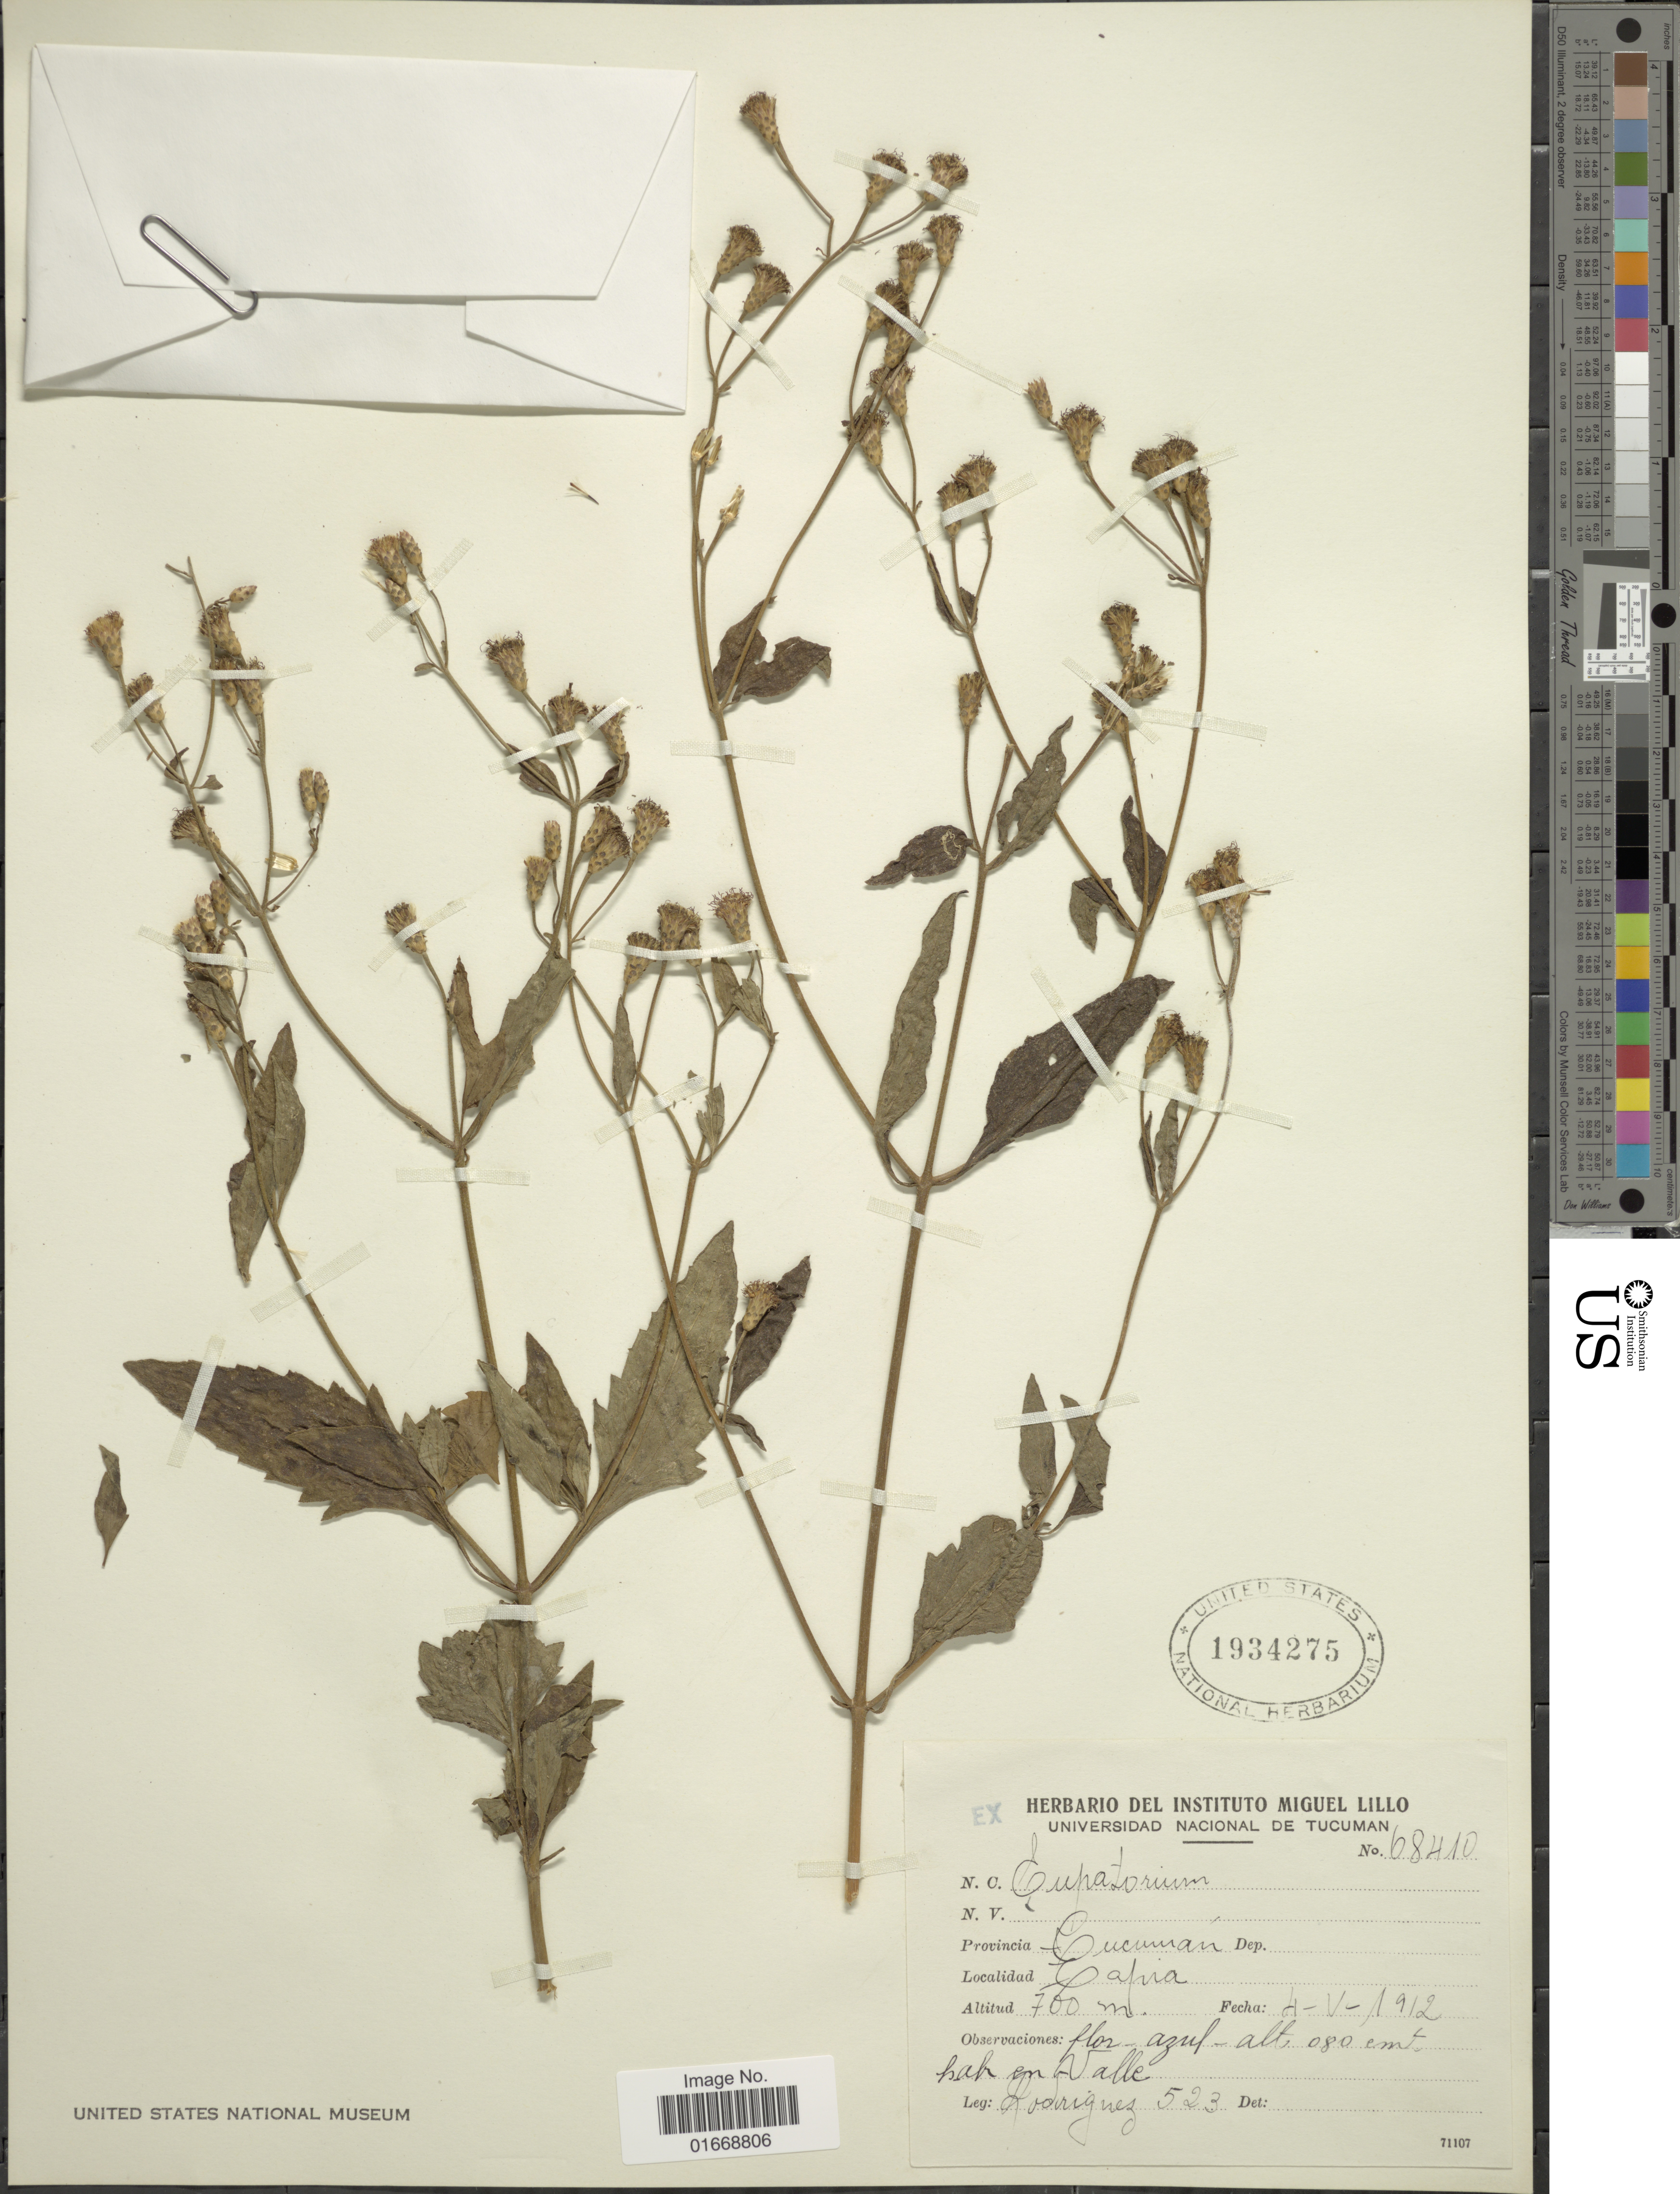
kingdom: Plantae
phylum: Tracheophyta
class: Magnoliopsida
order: Asterales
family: Asteraceae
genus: Chromolaena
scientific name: Chromolaena squarroso-ramosa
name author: (Hieron.) R.M. King & H. Rob.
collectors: Rodrigues, --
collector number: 523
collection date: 1912-05-04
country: Argentina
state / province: Tucuman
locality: Capia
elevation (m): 700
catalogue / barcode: US 1934275